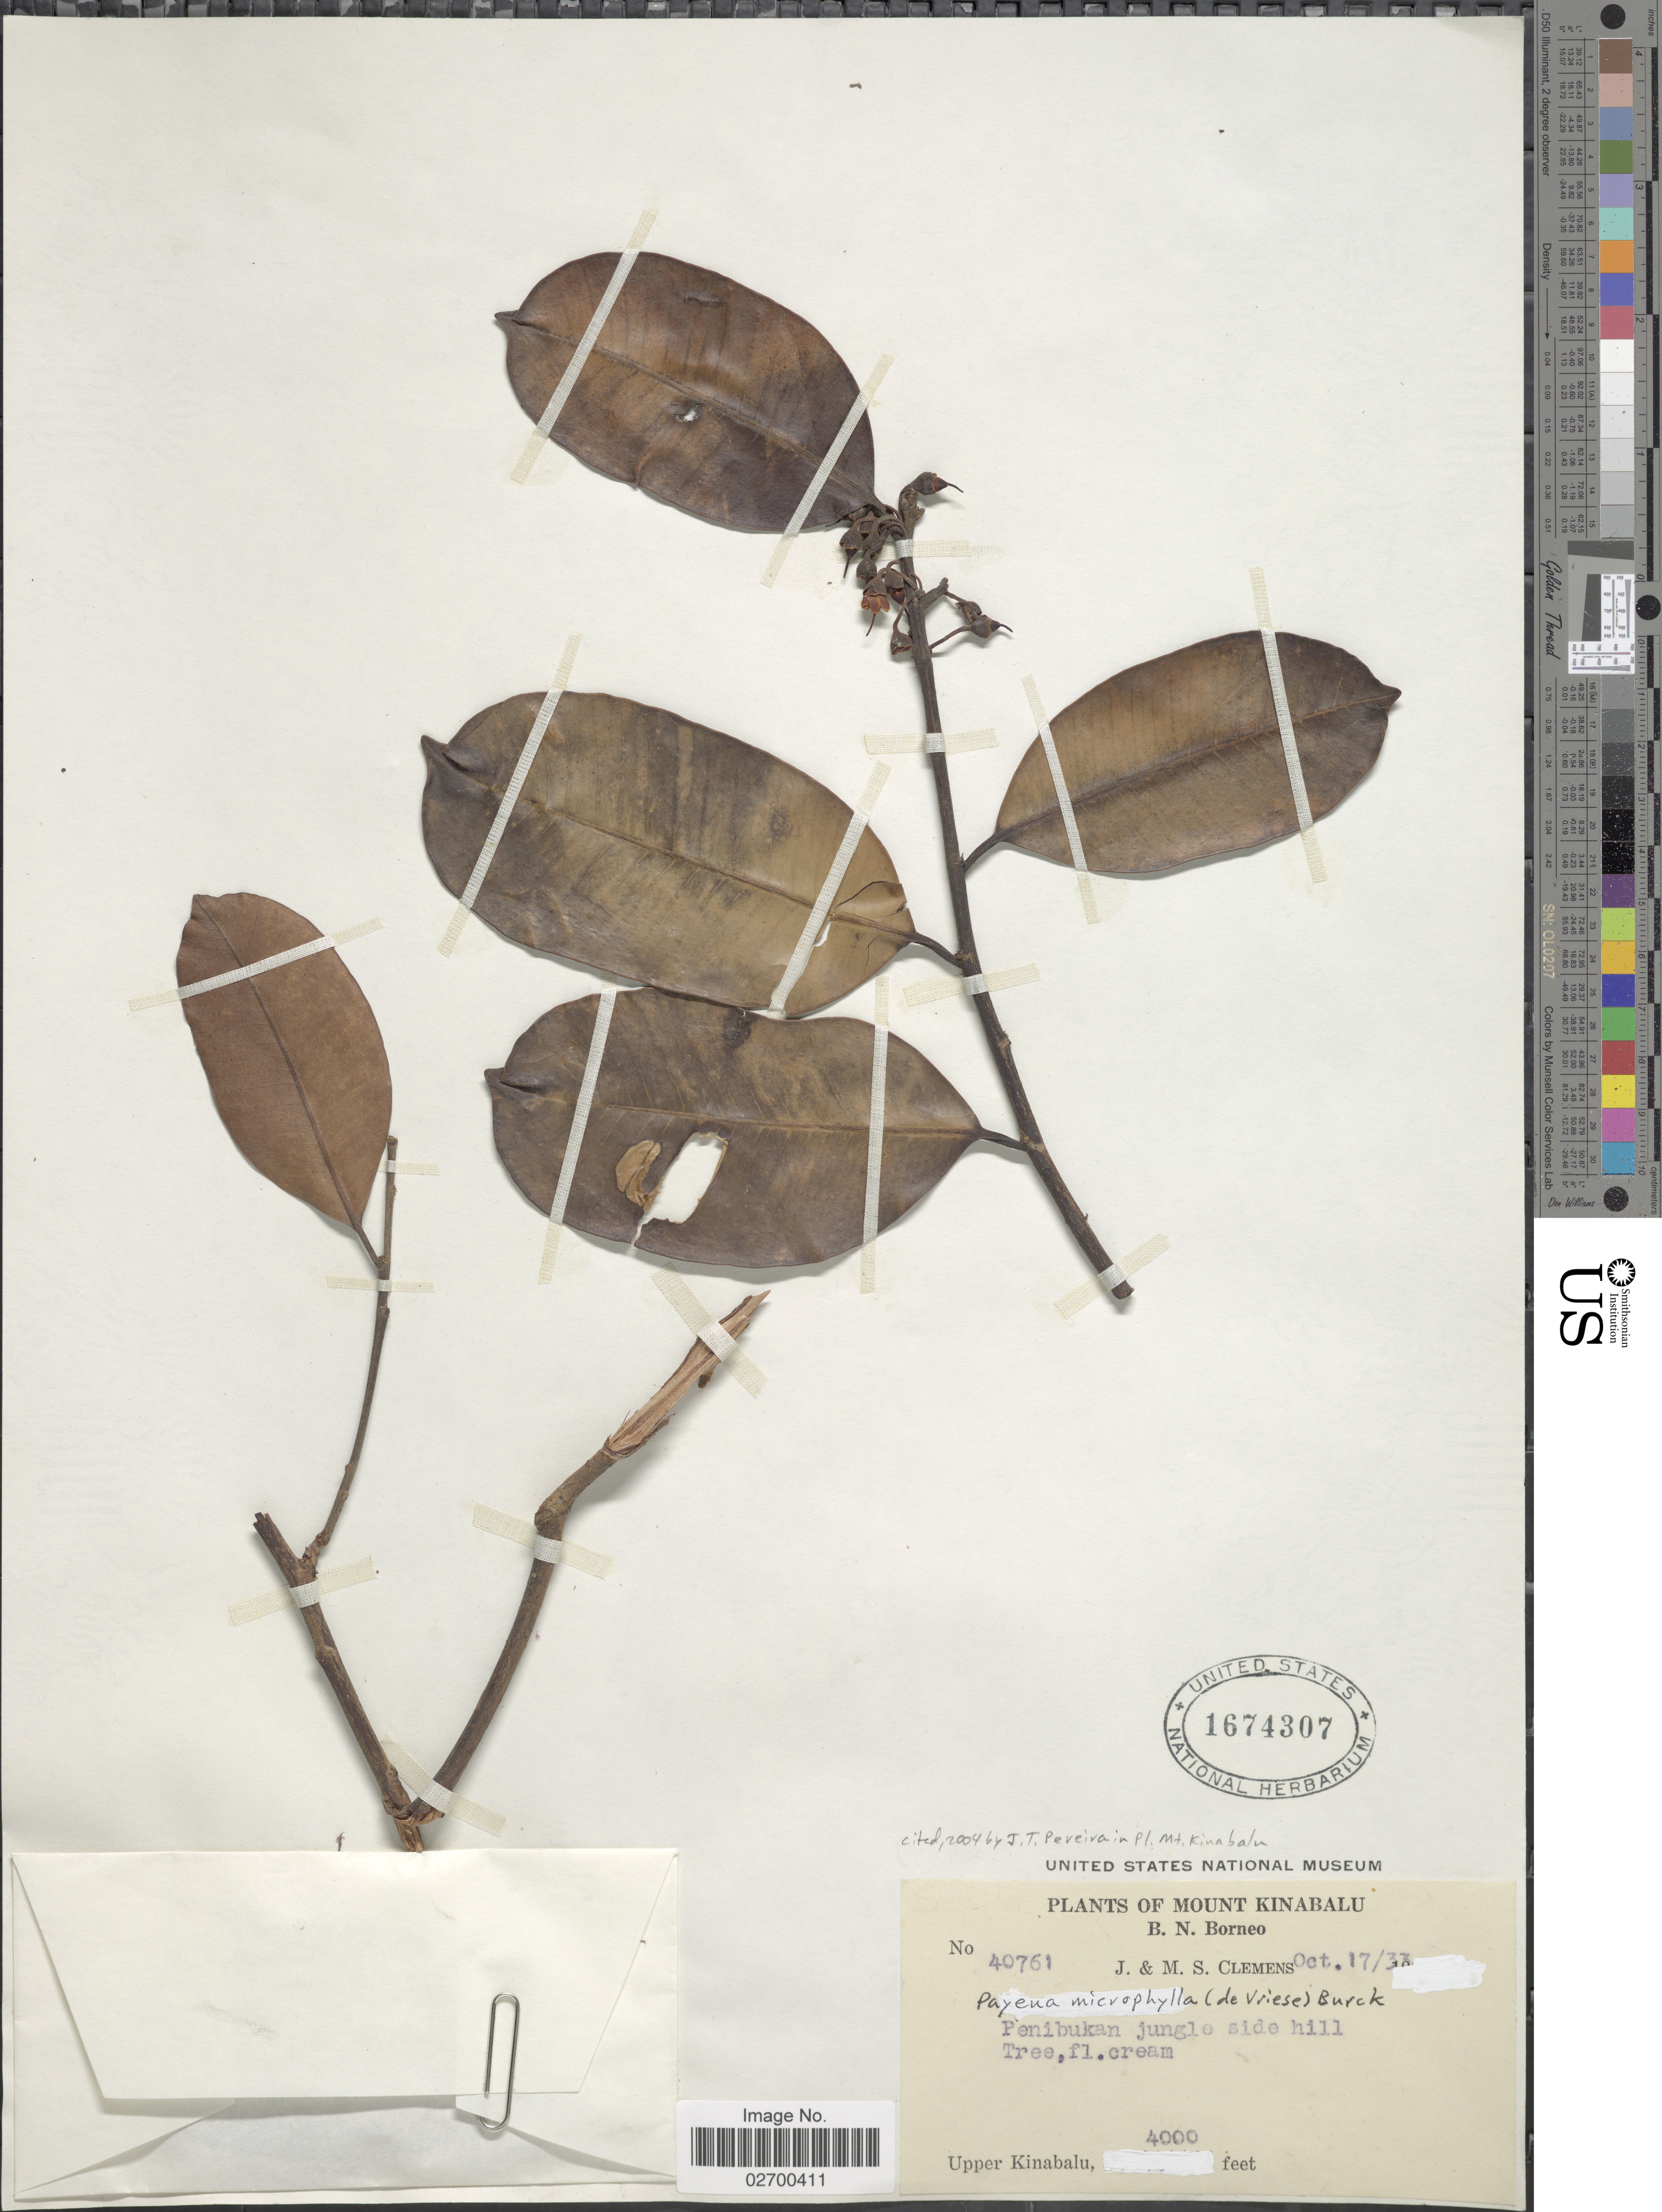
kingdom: Plantae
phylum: Tracheophyta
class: Magnoliopsida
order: Ericales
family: Sapotaceae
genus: Payena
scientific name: Payena microphylla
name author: (de Vriese) Burck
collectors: J. Clemens & M. S. Clemens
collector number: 40761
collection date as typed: Transcribed d/m/y: 17/10/33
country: Malaysia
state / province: Sabah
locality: Mount Kinabalu. B.N. Borneo. Penibukan jungle side hill. Upper Kinabalu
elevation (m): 1219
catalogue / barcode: US 1674307